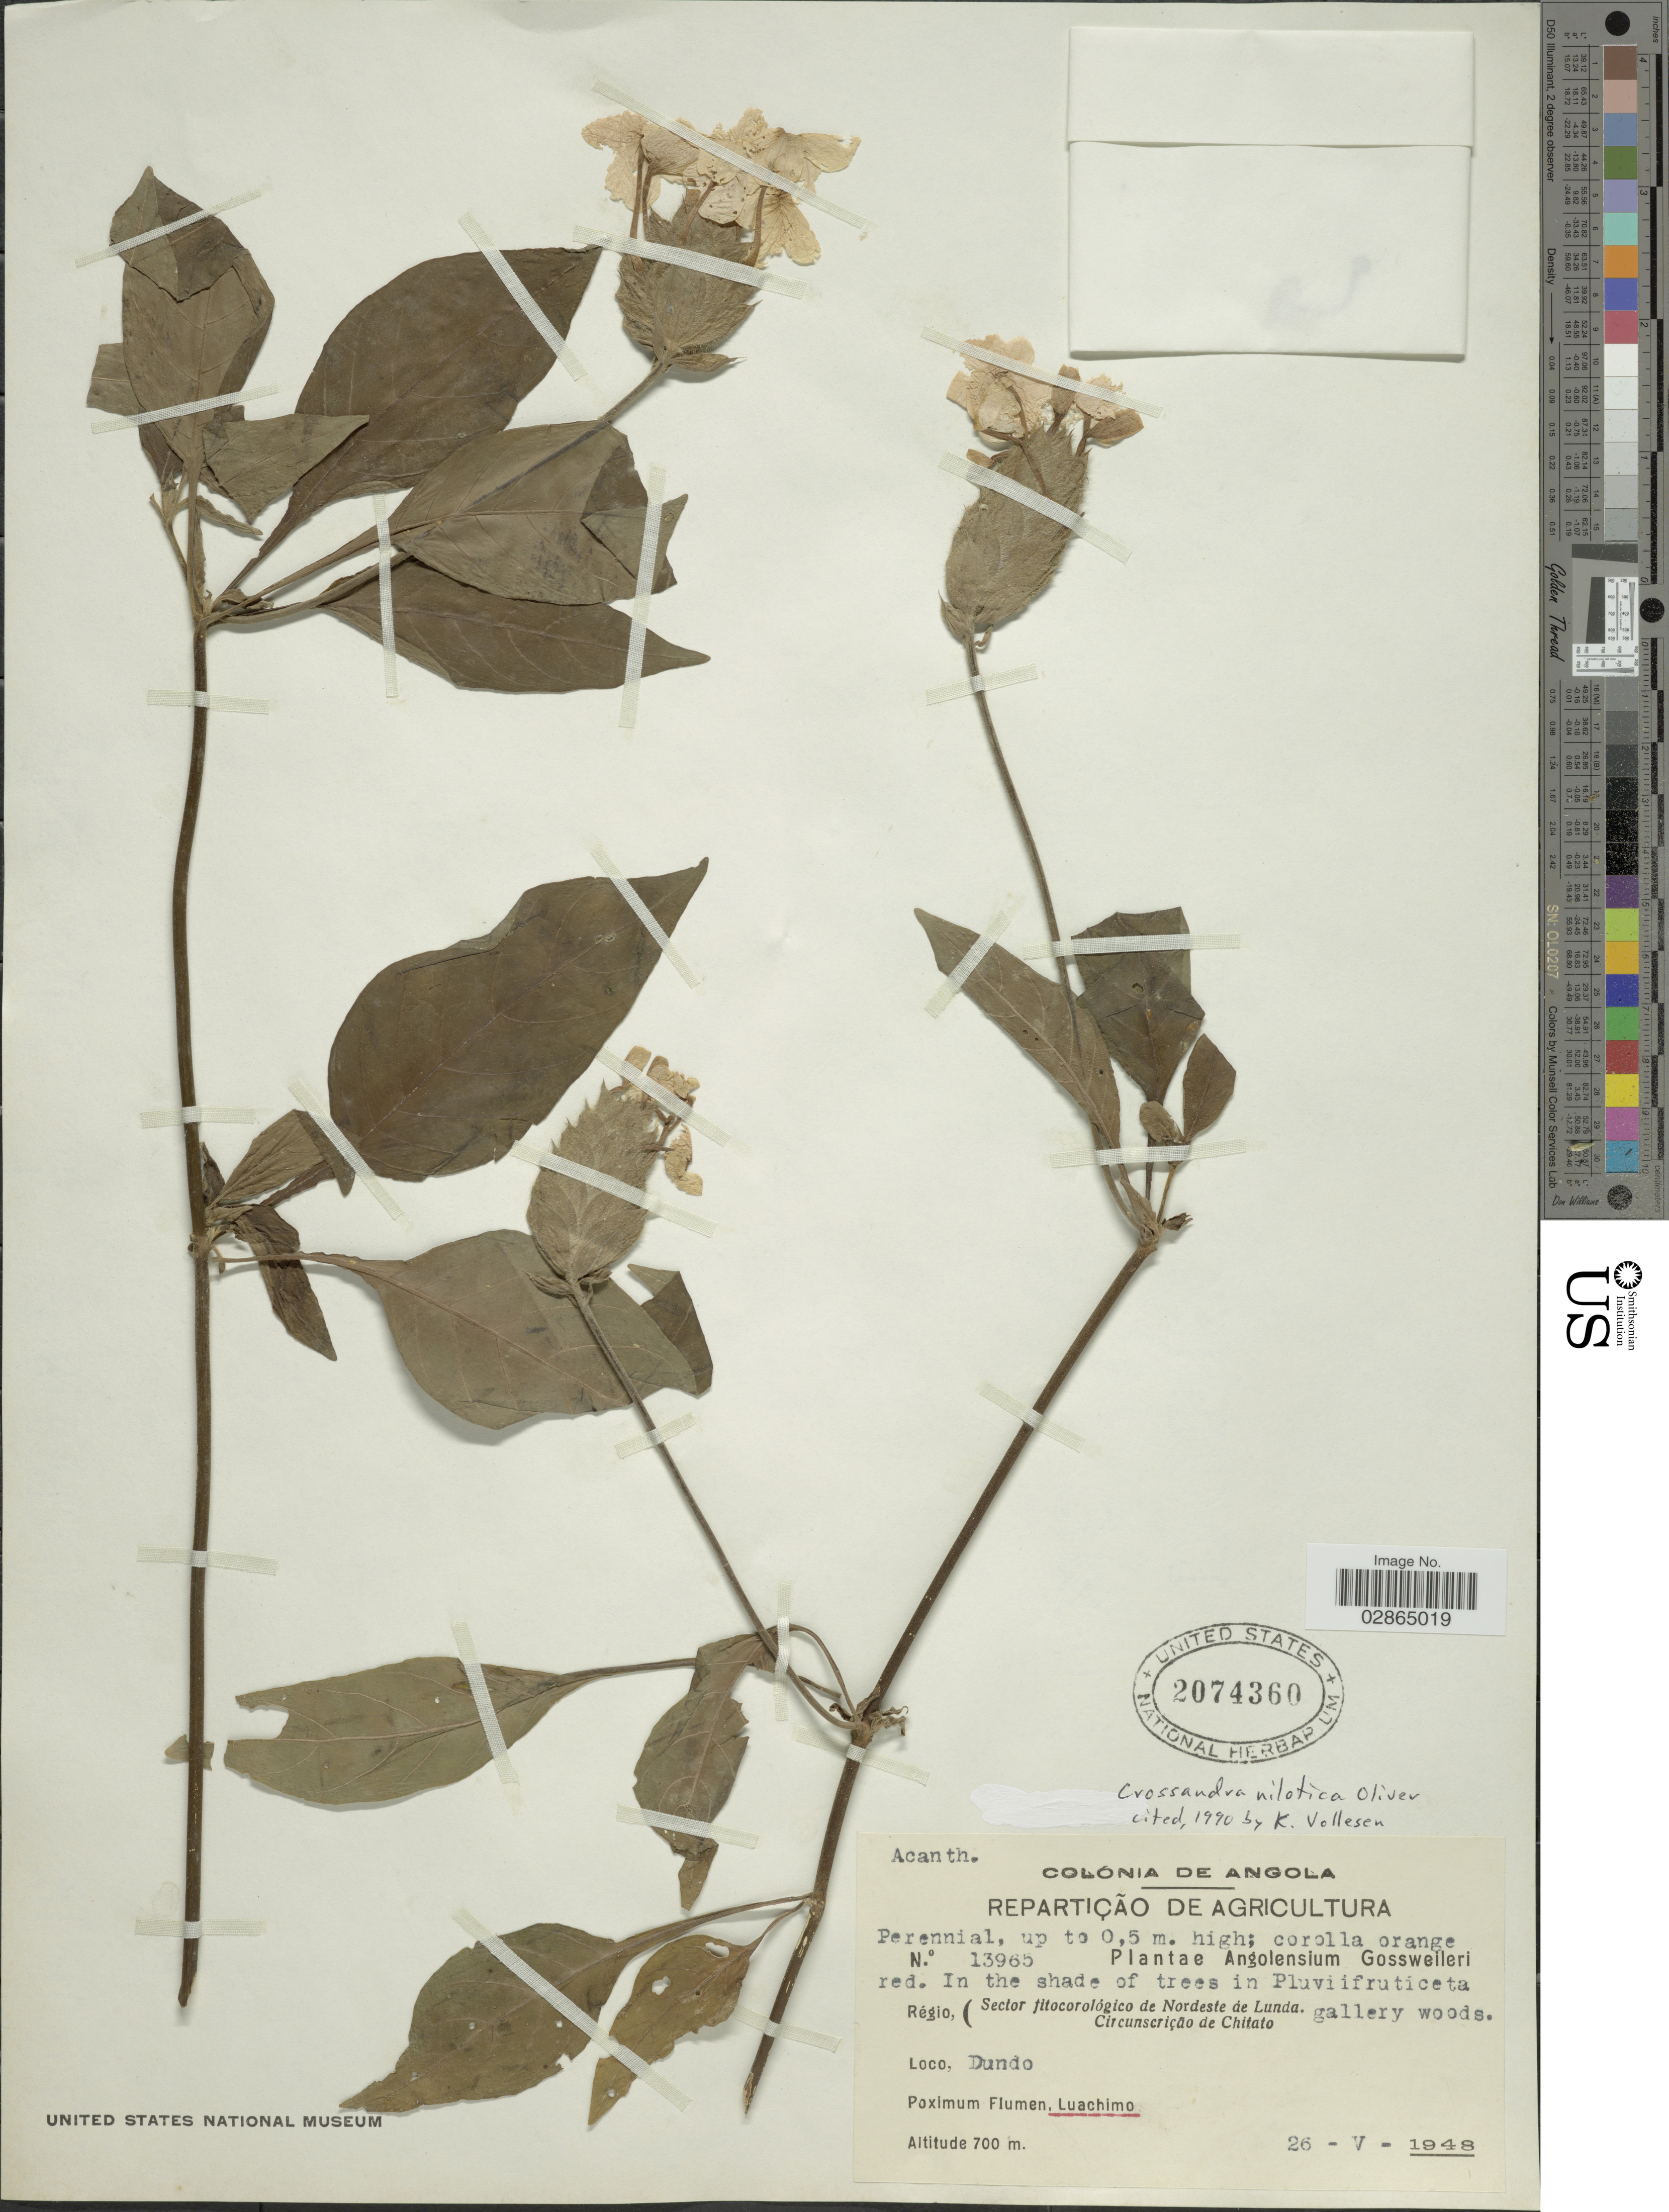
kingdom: Plantae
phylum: Tracheophyta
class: Magnoliopsida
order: Lamiales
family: Acanthaceae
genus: Crossandra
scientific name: Crossandra nilotica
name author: Oliv.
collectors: -. Gossweiler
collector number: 13965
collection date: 1948-05-26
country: Angola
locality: Colónia de Angola. Régio, (Sector fitocorológico de Nordeste de Lunda. Circunscição de Chitato. Dundo. Proximum Flumen, Luachimo.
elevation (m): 700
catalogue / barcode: US 2074360